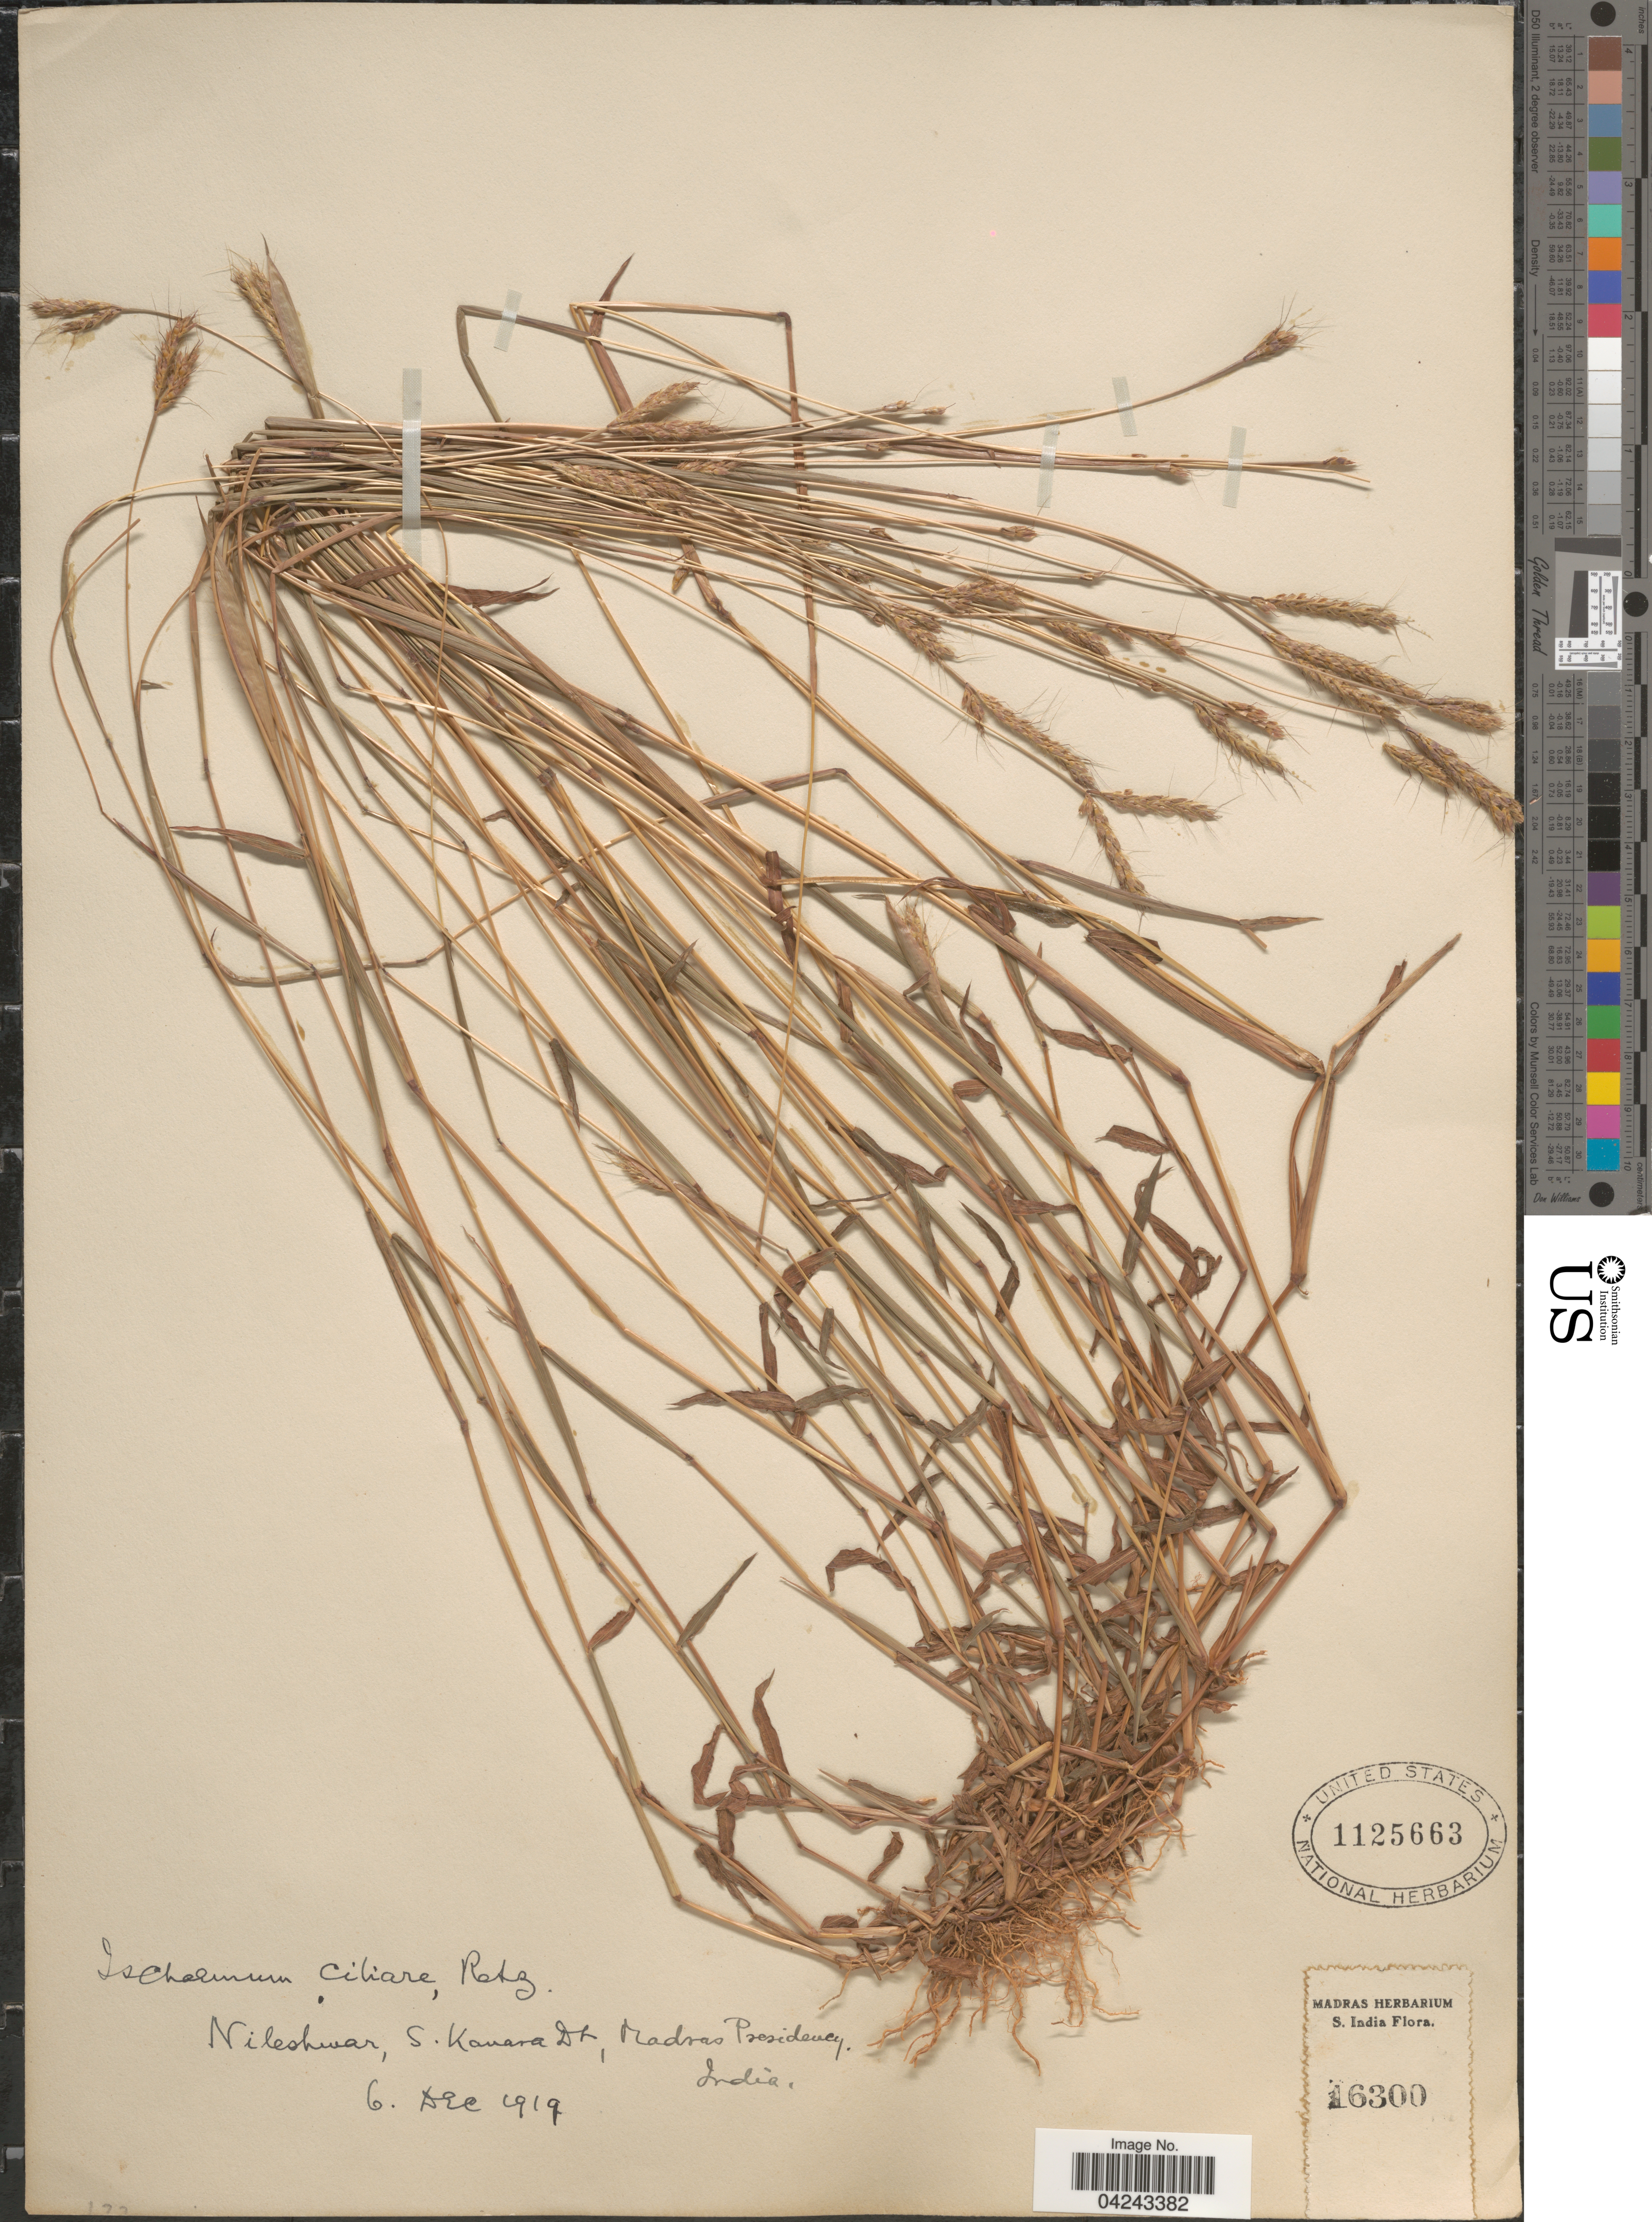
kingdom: Plantae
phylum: Tracheophyta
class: Liliopsida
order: Poales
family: Poaceae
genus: Ischaemum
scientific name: Ischaemum ciliare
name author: Retz.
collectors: Ex herb. Madras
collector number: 16300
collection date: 1919-12-06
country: India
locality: Nileshwar, S. Kanara Dt, Madras Presidency. S. India.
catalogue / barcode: US 1125663